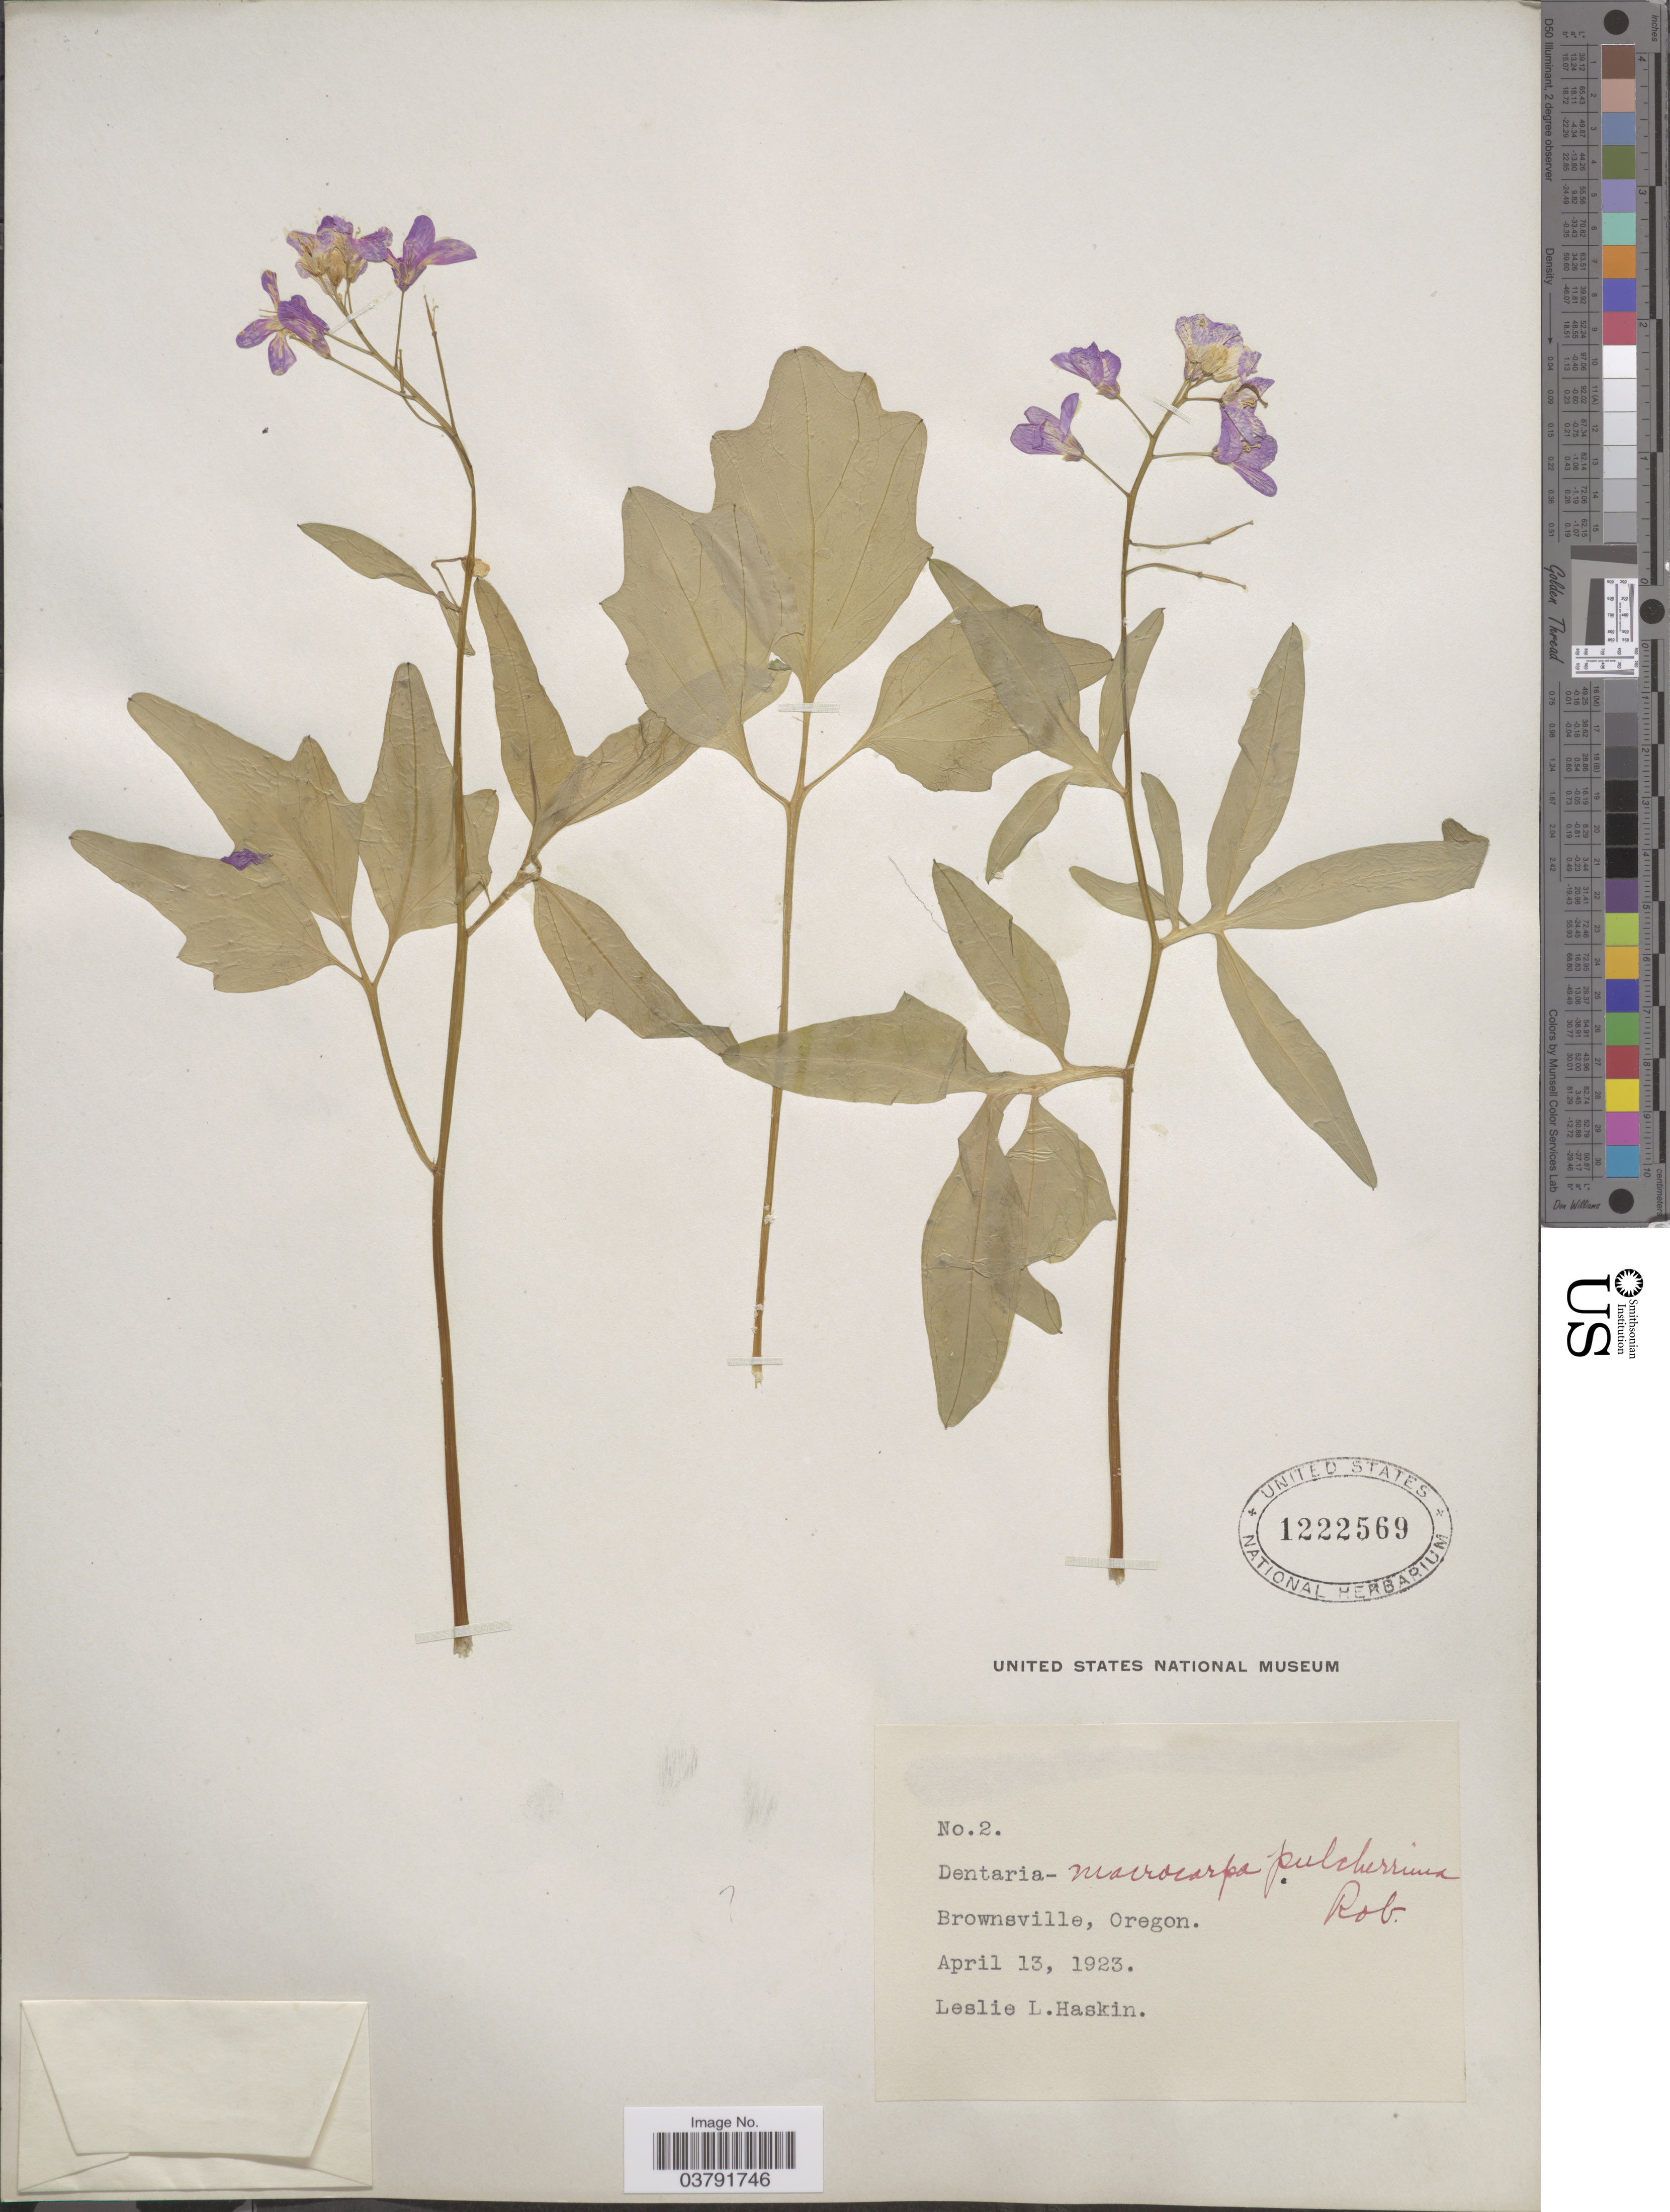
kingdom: Plantae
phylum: Tracheophyta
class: Magnoliopsida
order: Brassicales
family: Brassicaceae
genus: Dentaria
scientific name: Dentaria sp.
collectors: L. Haskin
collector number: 2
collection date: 1923-04-13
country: United States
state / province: Oregon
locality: Brownsville.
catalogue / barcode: US 1222569